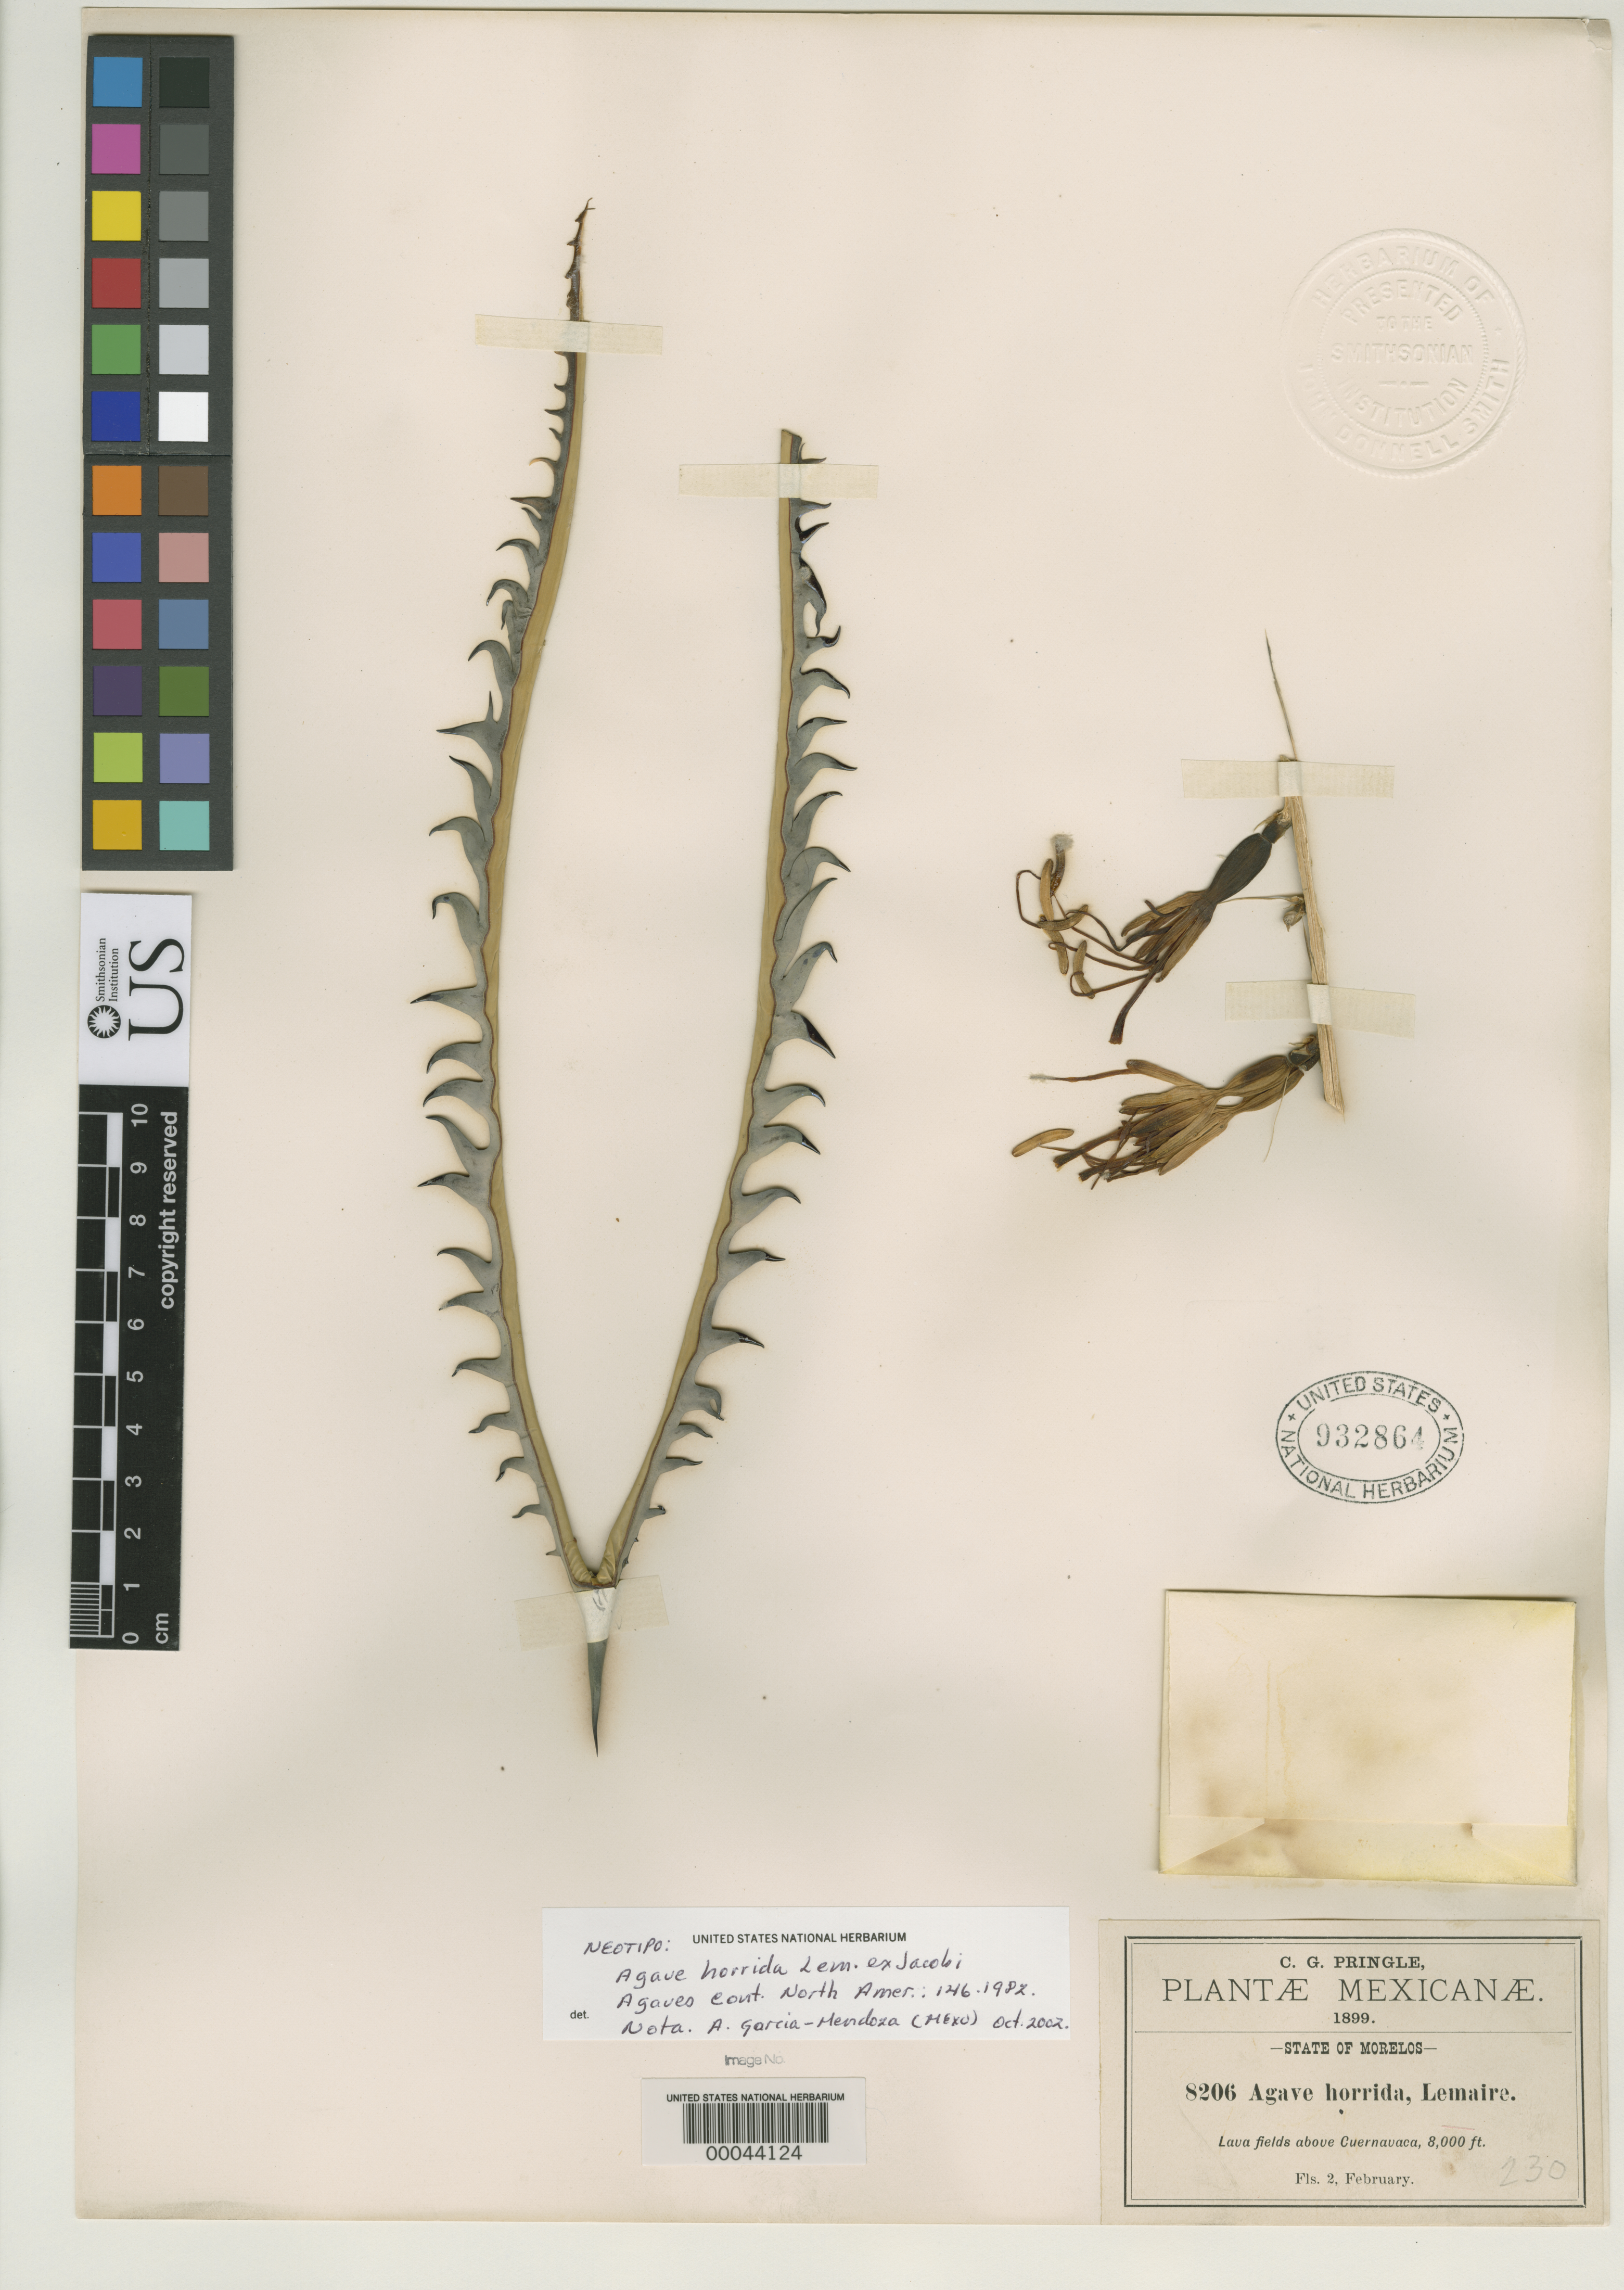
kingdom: Plantae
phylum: Tracheophyta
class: Liliopsida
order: Asparagales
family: Asparagaceae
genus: Agave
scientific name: Agave horrida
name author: Lem. ex Jacobi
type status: Neotype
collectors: C. G. Pringle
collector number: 8206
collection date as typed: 02 Feb 1899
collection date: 1899-02-02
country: Mexico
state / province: Morelos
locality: Above Cuernavaca.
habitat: Lava fields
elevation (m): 2438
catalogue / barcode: US 932864